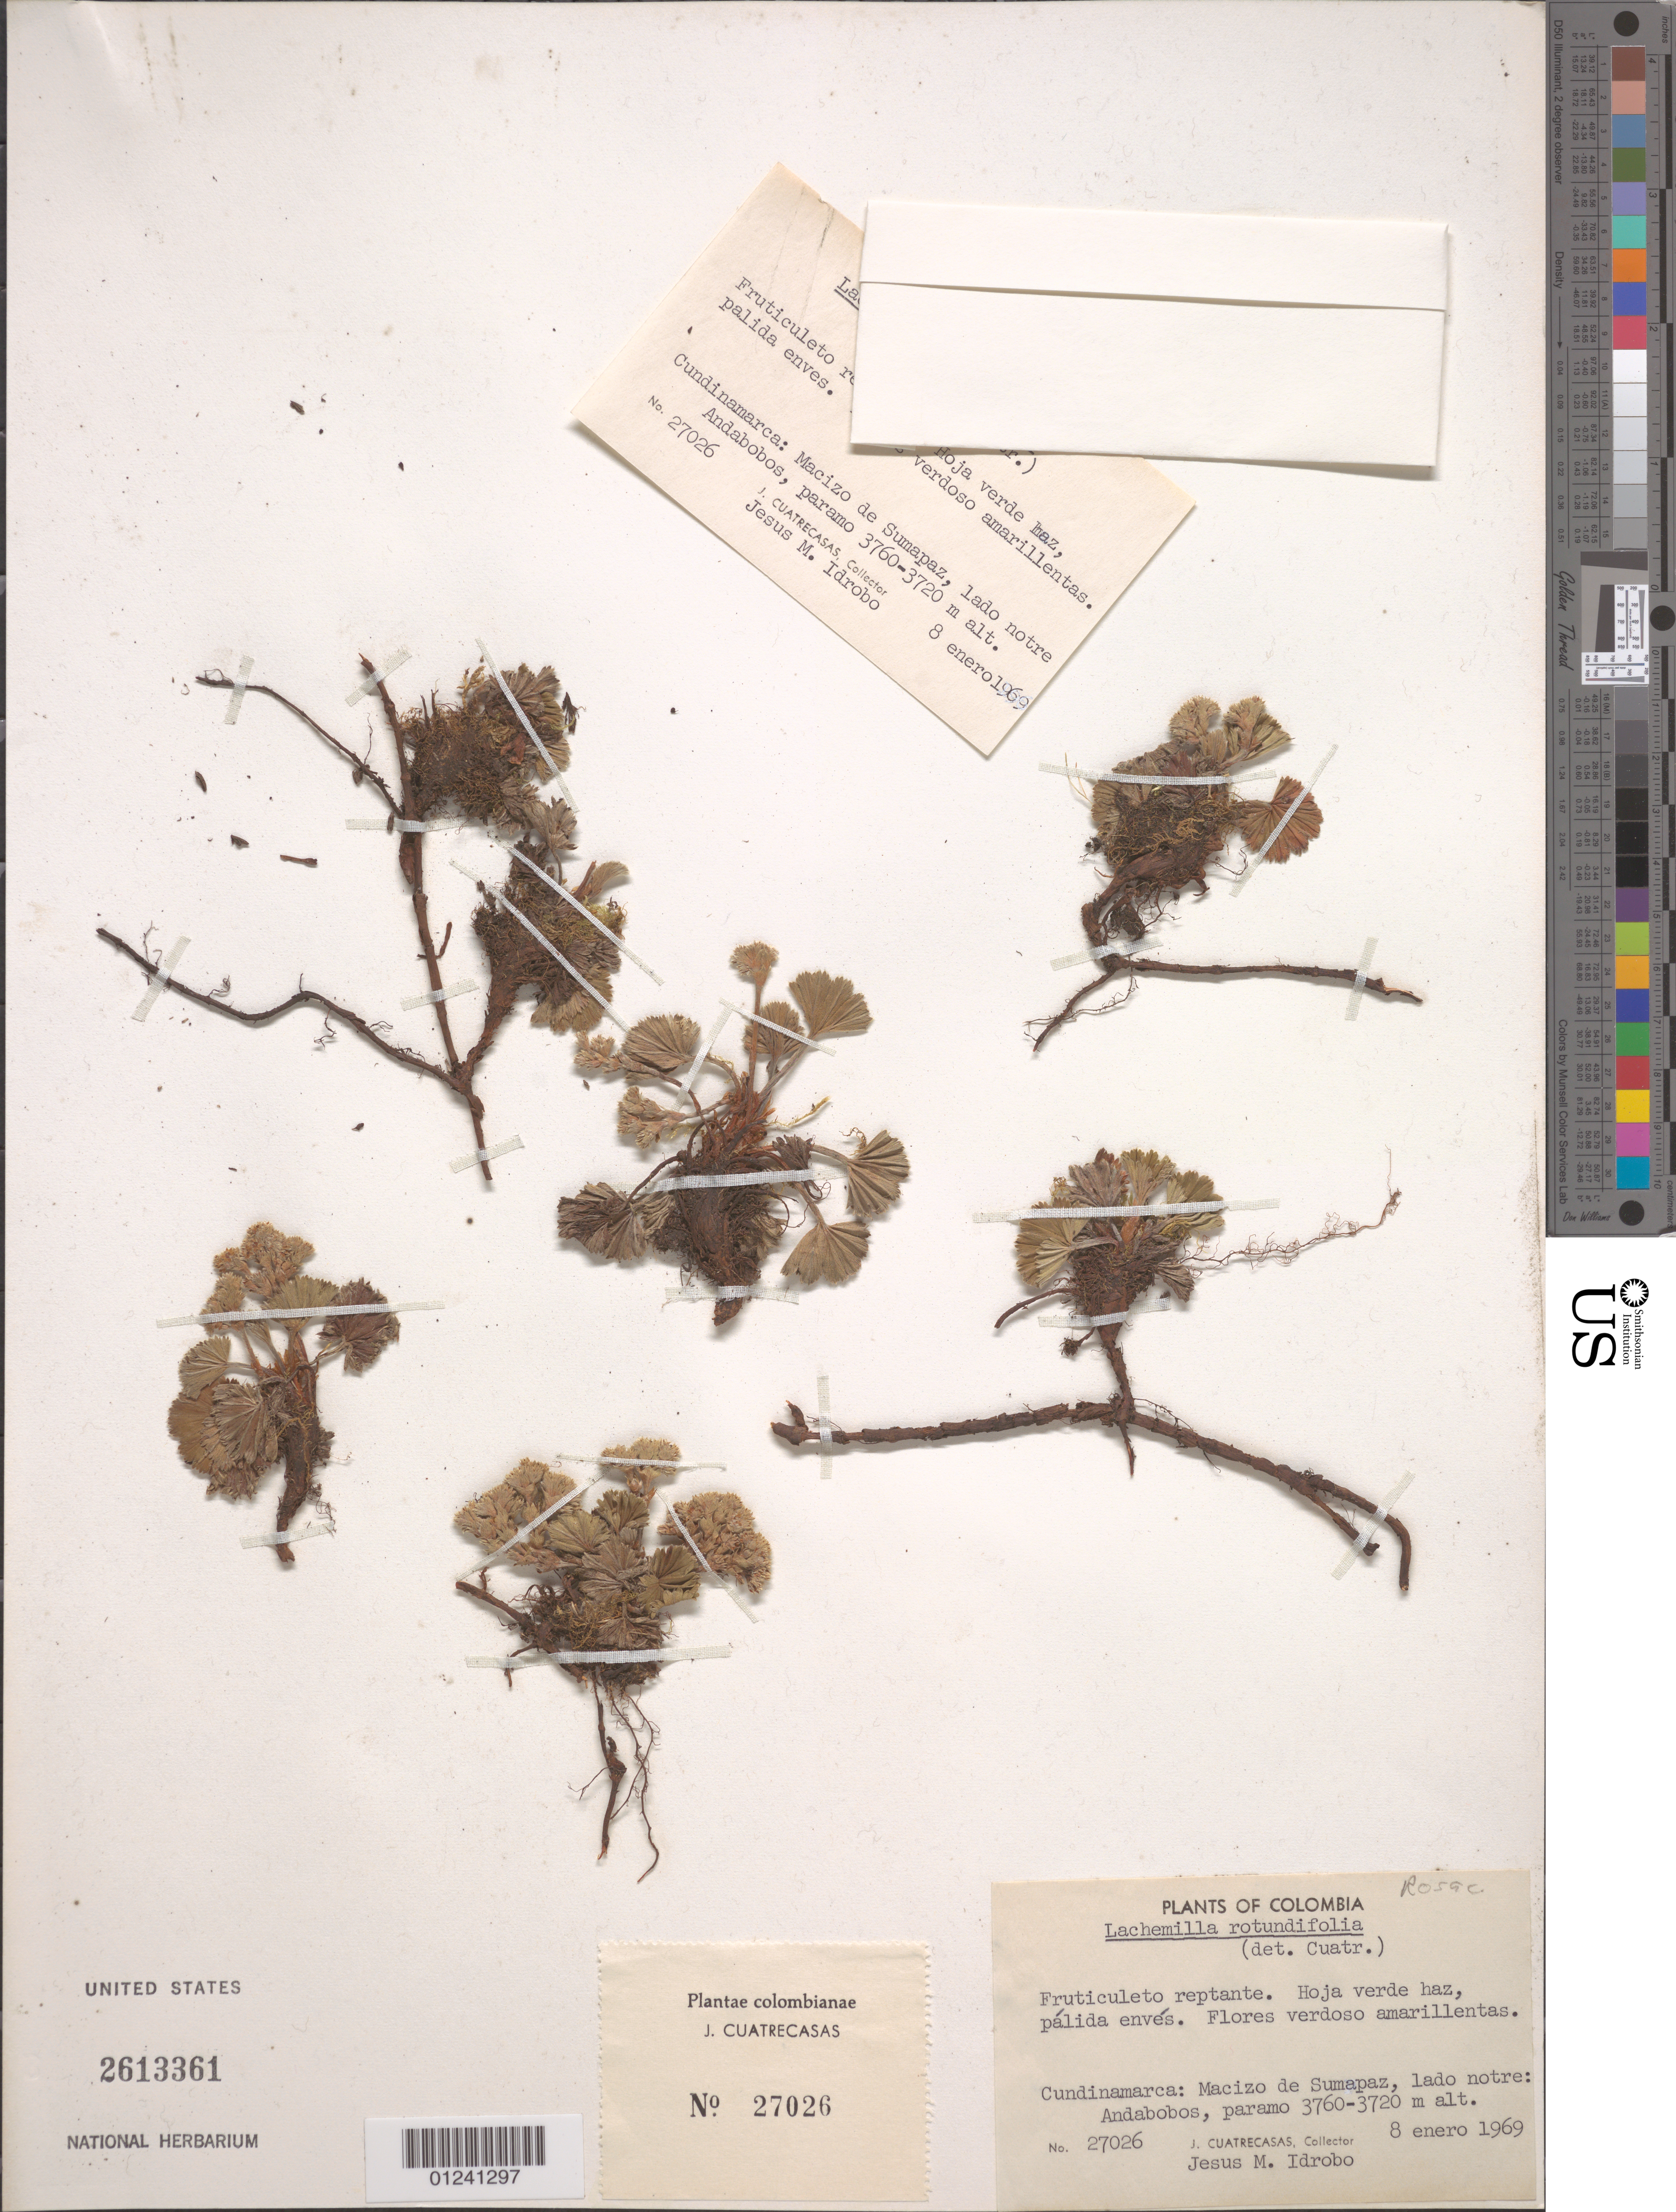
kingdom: Plantae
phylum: Tracheophyta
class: Magnoliopsida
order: Rosales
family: Rosaceae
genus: Alchemilla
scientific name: Alchemilla orbiculata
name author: Ruiz & Pav.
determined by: Dorr, L. J., (BOT), Smithsonian Institution - National Museum of Natural History (UNITED STATES)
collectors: J. Cuatrecasas & J. M. Idrobo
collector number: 27026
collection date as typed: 8-Jan-69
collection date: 1969-01-08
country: Colombia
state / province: Cundinamarca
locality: Macizo de Sumapaz, lado norte. Andabobos.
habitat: paramo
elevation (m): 3720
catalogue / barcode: US 2613361